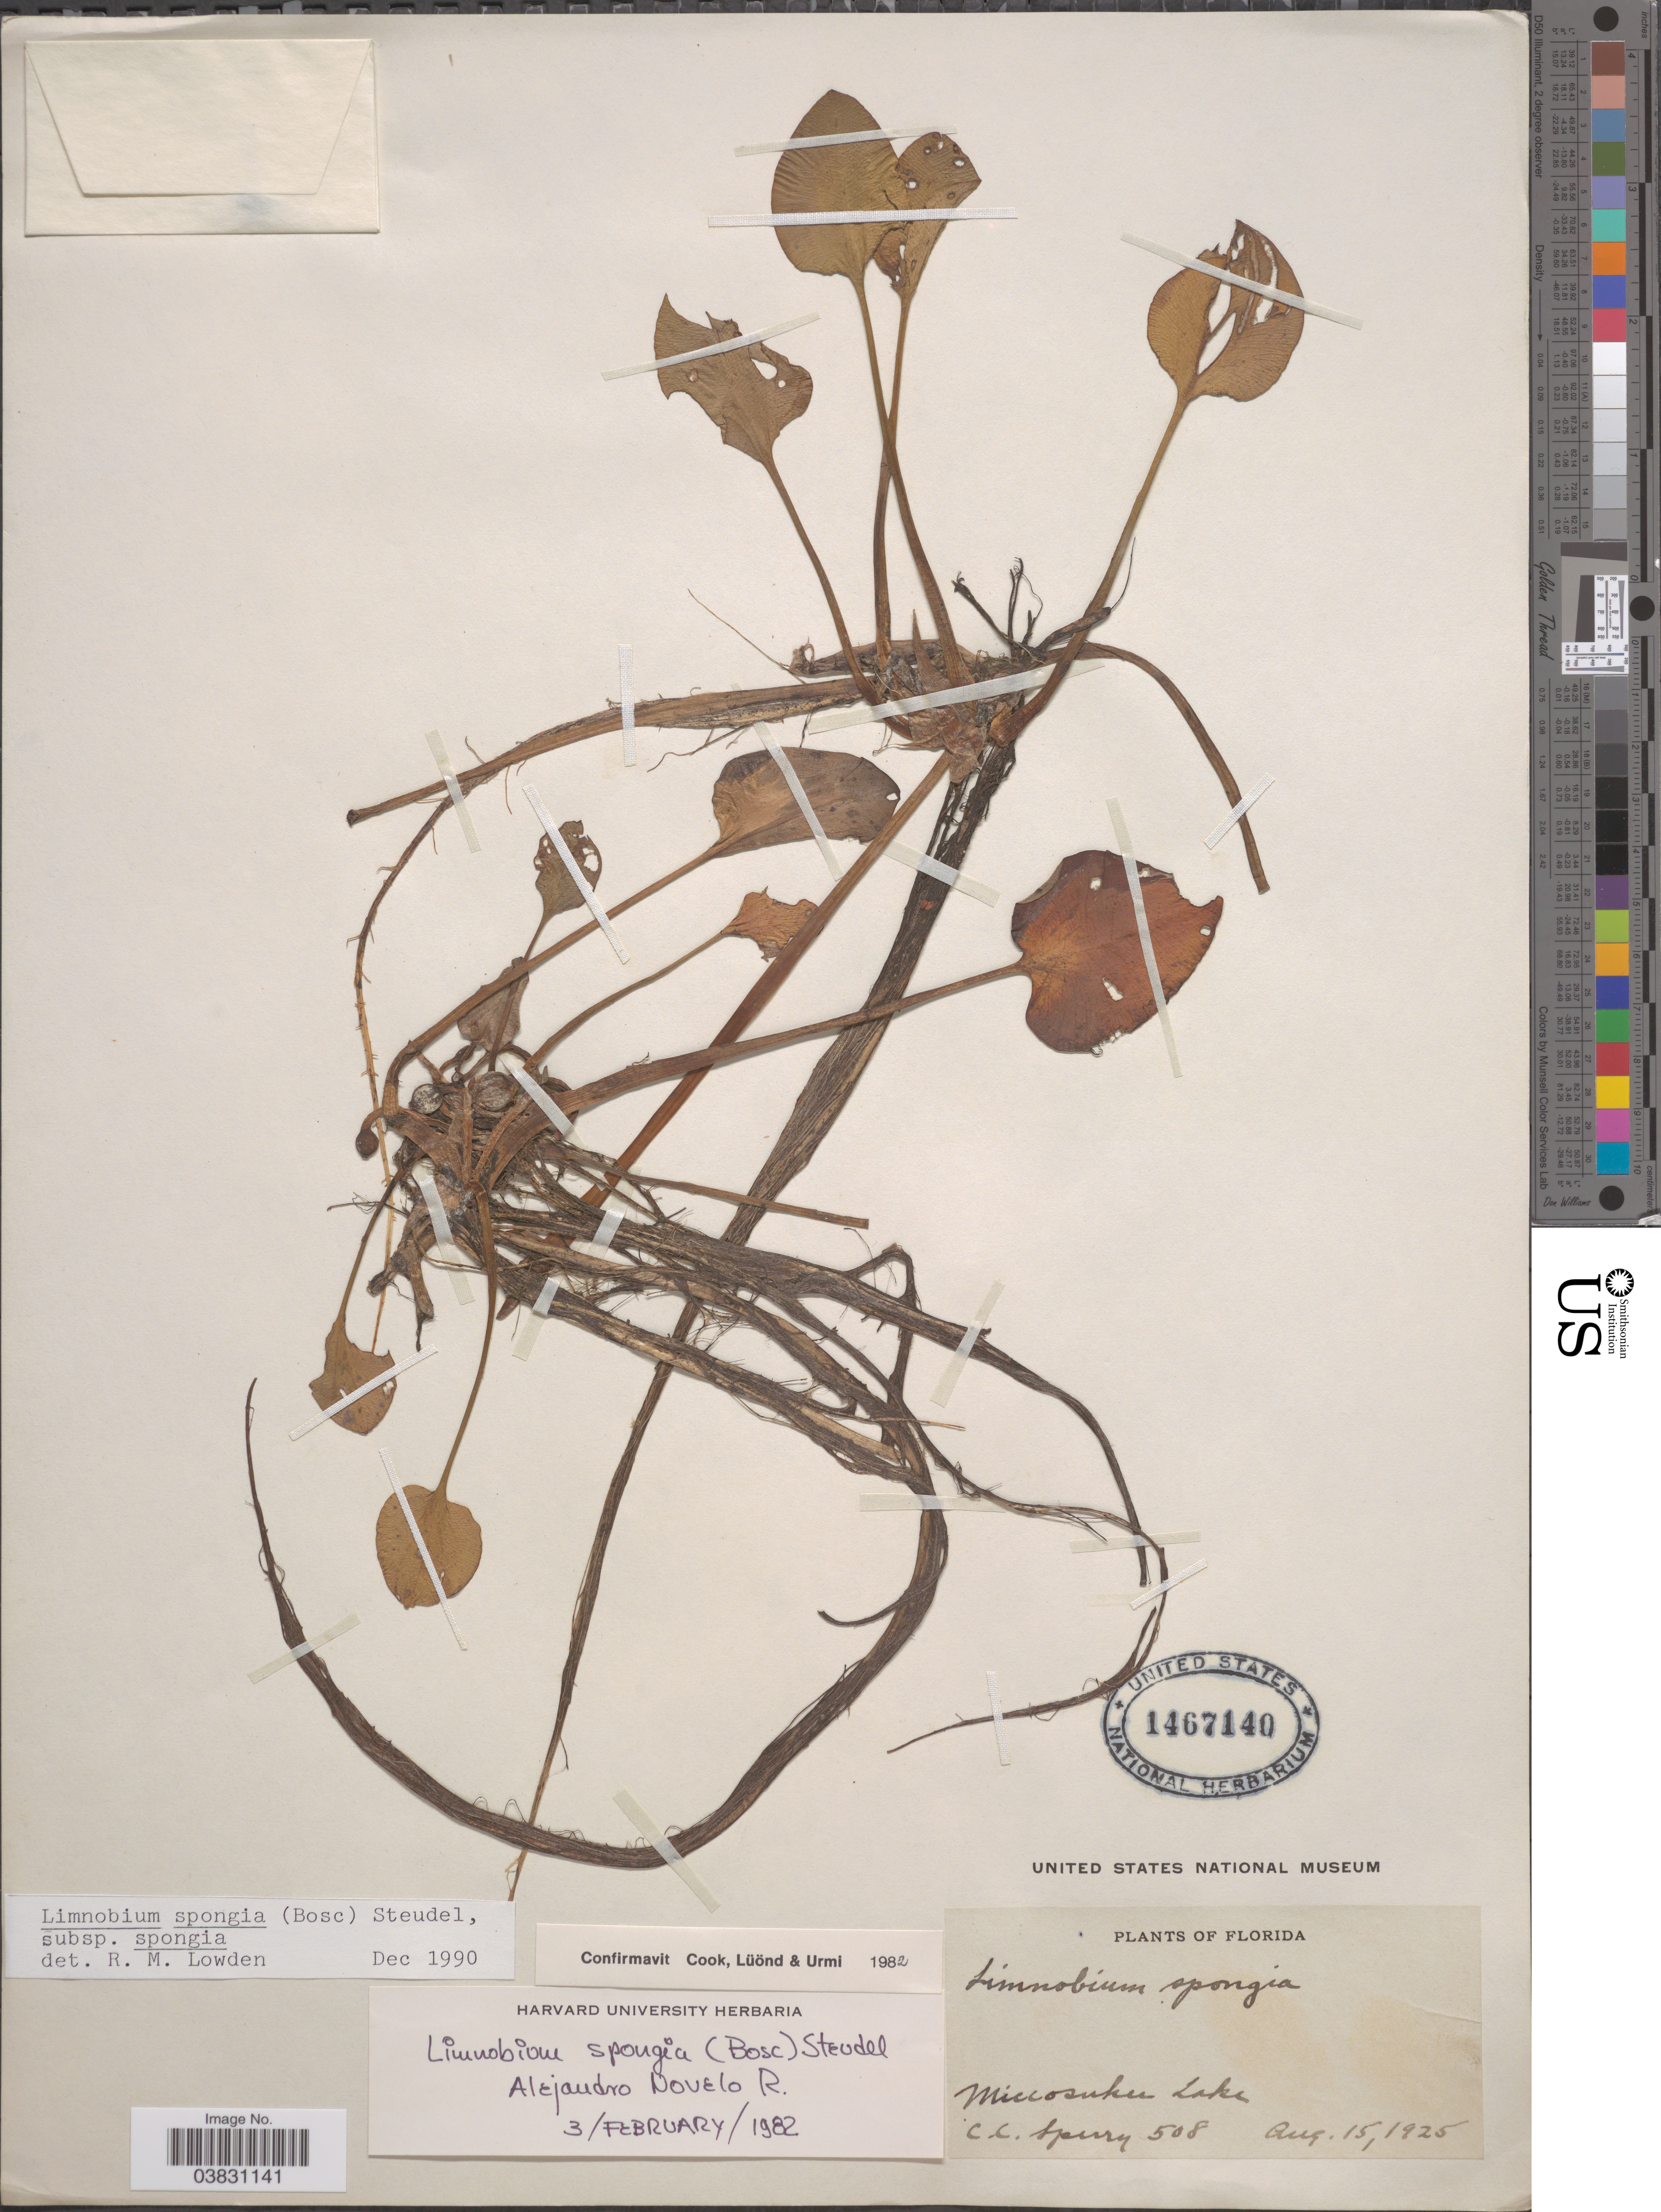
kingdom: Plantae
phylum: Tracheophyta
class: Liliopsida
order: Alismatales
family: Hydrocharitaceae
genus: Limnobium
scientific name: Limnobium spongia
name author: (Bosc) Rich. ex Steud.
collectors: C. C. Sperry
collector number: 508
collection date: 1925-08-15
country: United States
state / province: Florida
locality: Miccosuku Lake.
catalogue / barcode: US 1467140